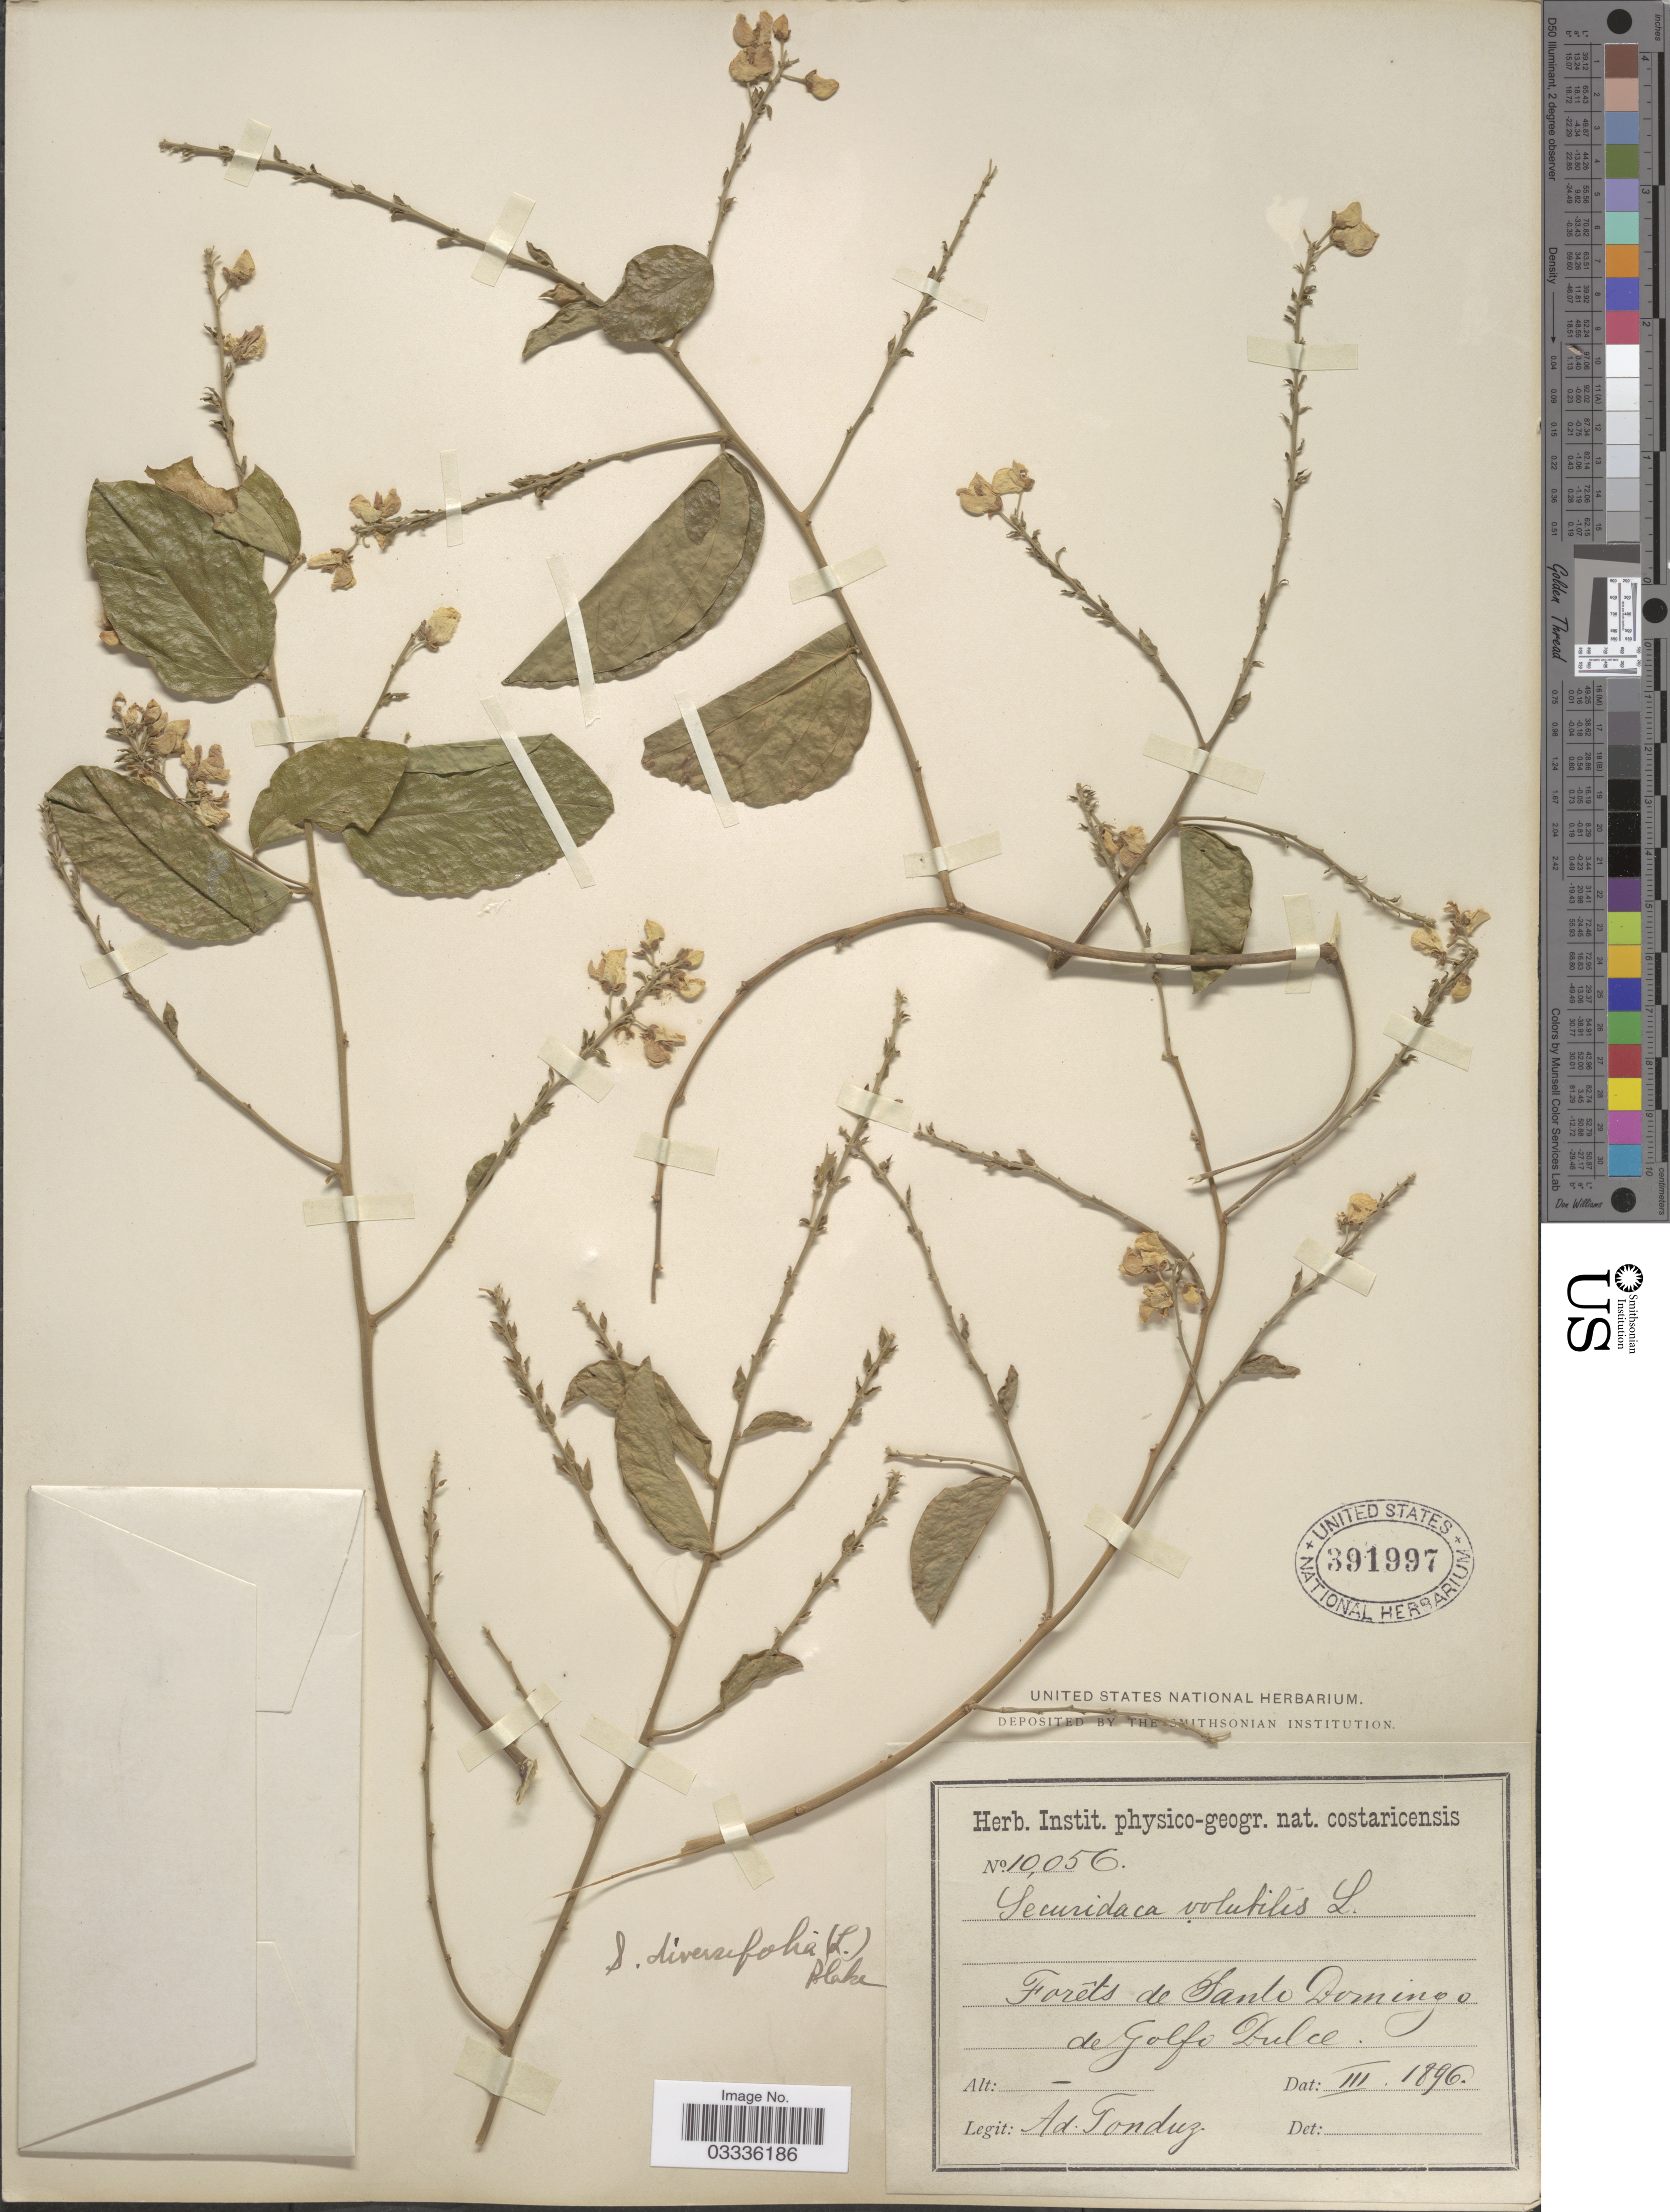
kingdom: Plantae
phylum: Tracheophyta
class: Magnoliopsida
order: Fabales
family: Polygalaceae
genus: Securidaca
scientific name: Securidaca diversifolia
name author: (L.) S.F. Blake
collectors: A. Tonduz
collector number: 10056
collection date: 1896-03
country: Costa Rica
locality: Forêts de Santo Domingo de Golfo Dulce.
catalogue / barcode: US 391997